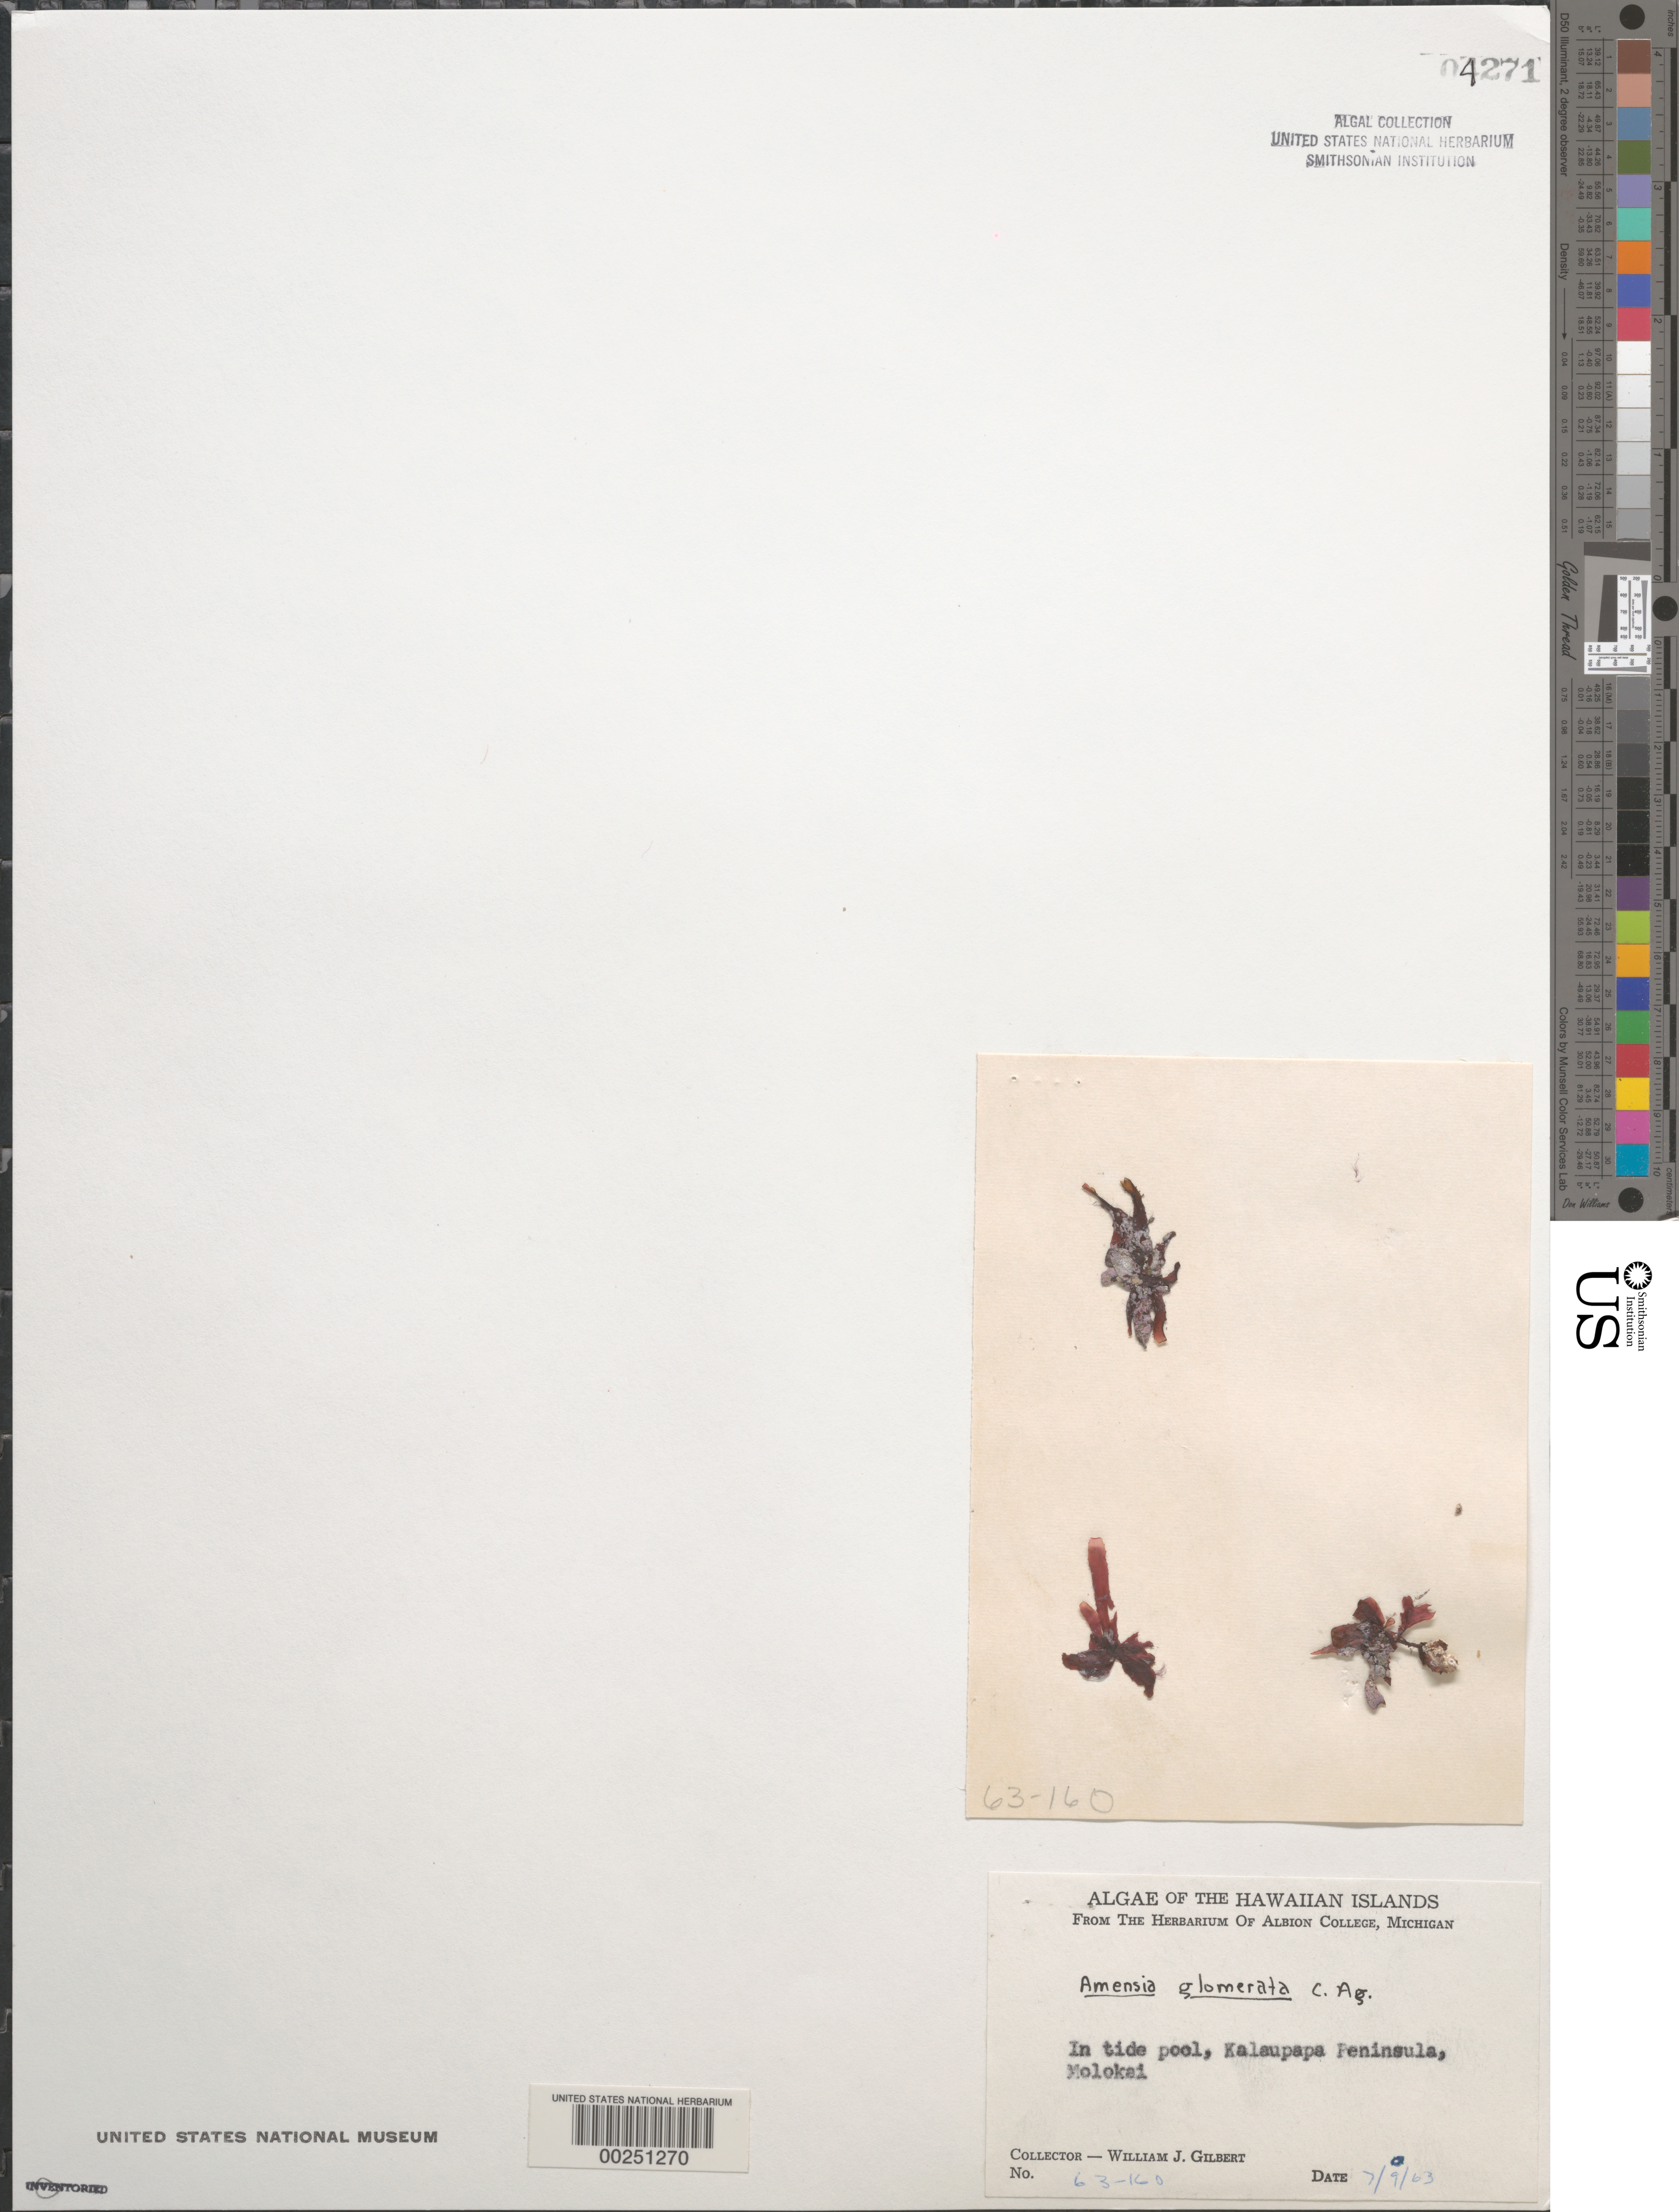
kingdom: Plantae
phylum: Rhodophyta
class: Florideophyceae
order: Ceramiales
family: Rhodomelaceae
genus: Amansia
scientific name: Amansia glomerata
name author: C. Agardh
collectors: W. J. Gilbert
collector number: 63-160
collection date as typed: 09 Jul 1963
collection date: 1963-07-09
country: United States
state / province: Hawaii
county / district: Maui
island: Moloka'i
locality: Kalaupapa Peninsula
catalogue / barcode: US 4271